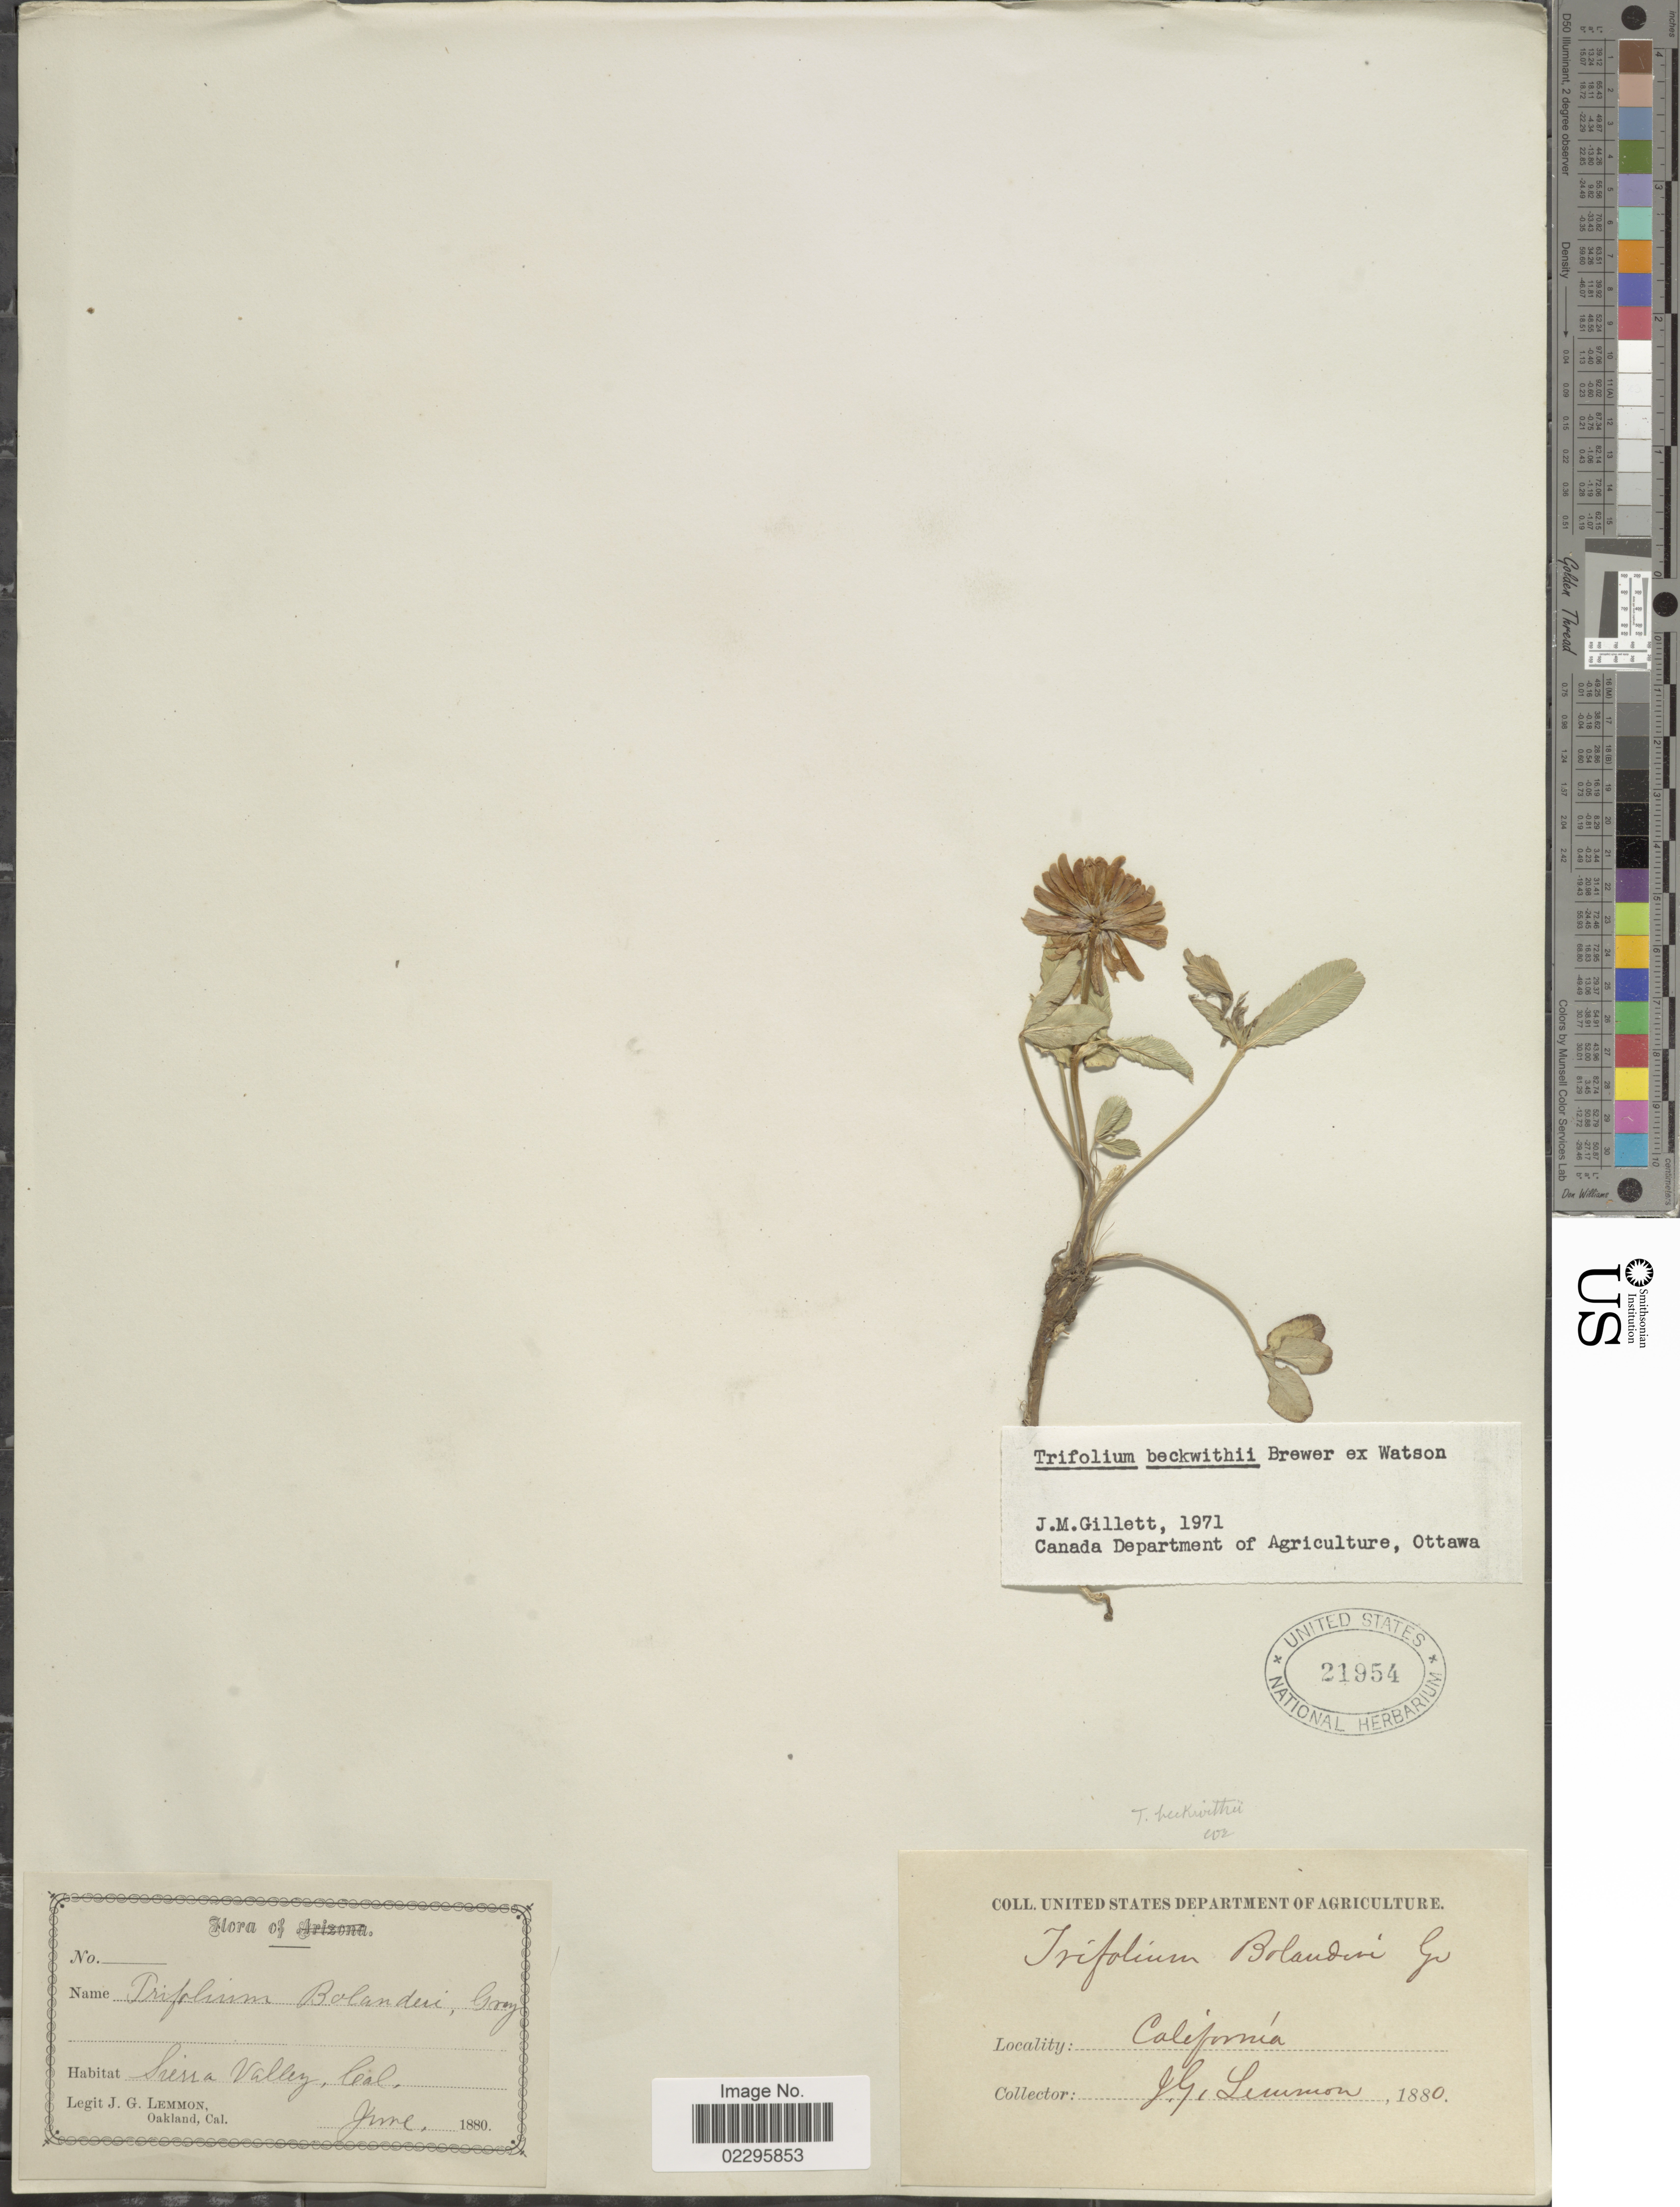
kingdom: Plantae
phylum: Tracheophyta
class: Magnoliopsida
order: Fabales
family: Fabaceae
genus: Trifolium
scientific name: Trifolium beckwithii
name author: S. Watson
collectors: J. Lemmon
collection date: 1880-06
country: United States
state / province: California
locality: Sierra Valley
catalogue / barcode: US 21954